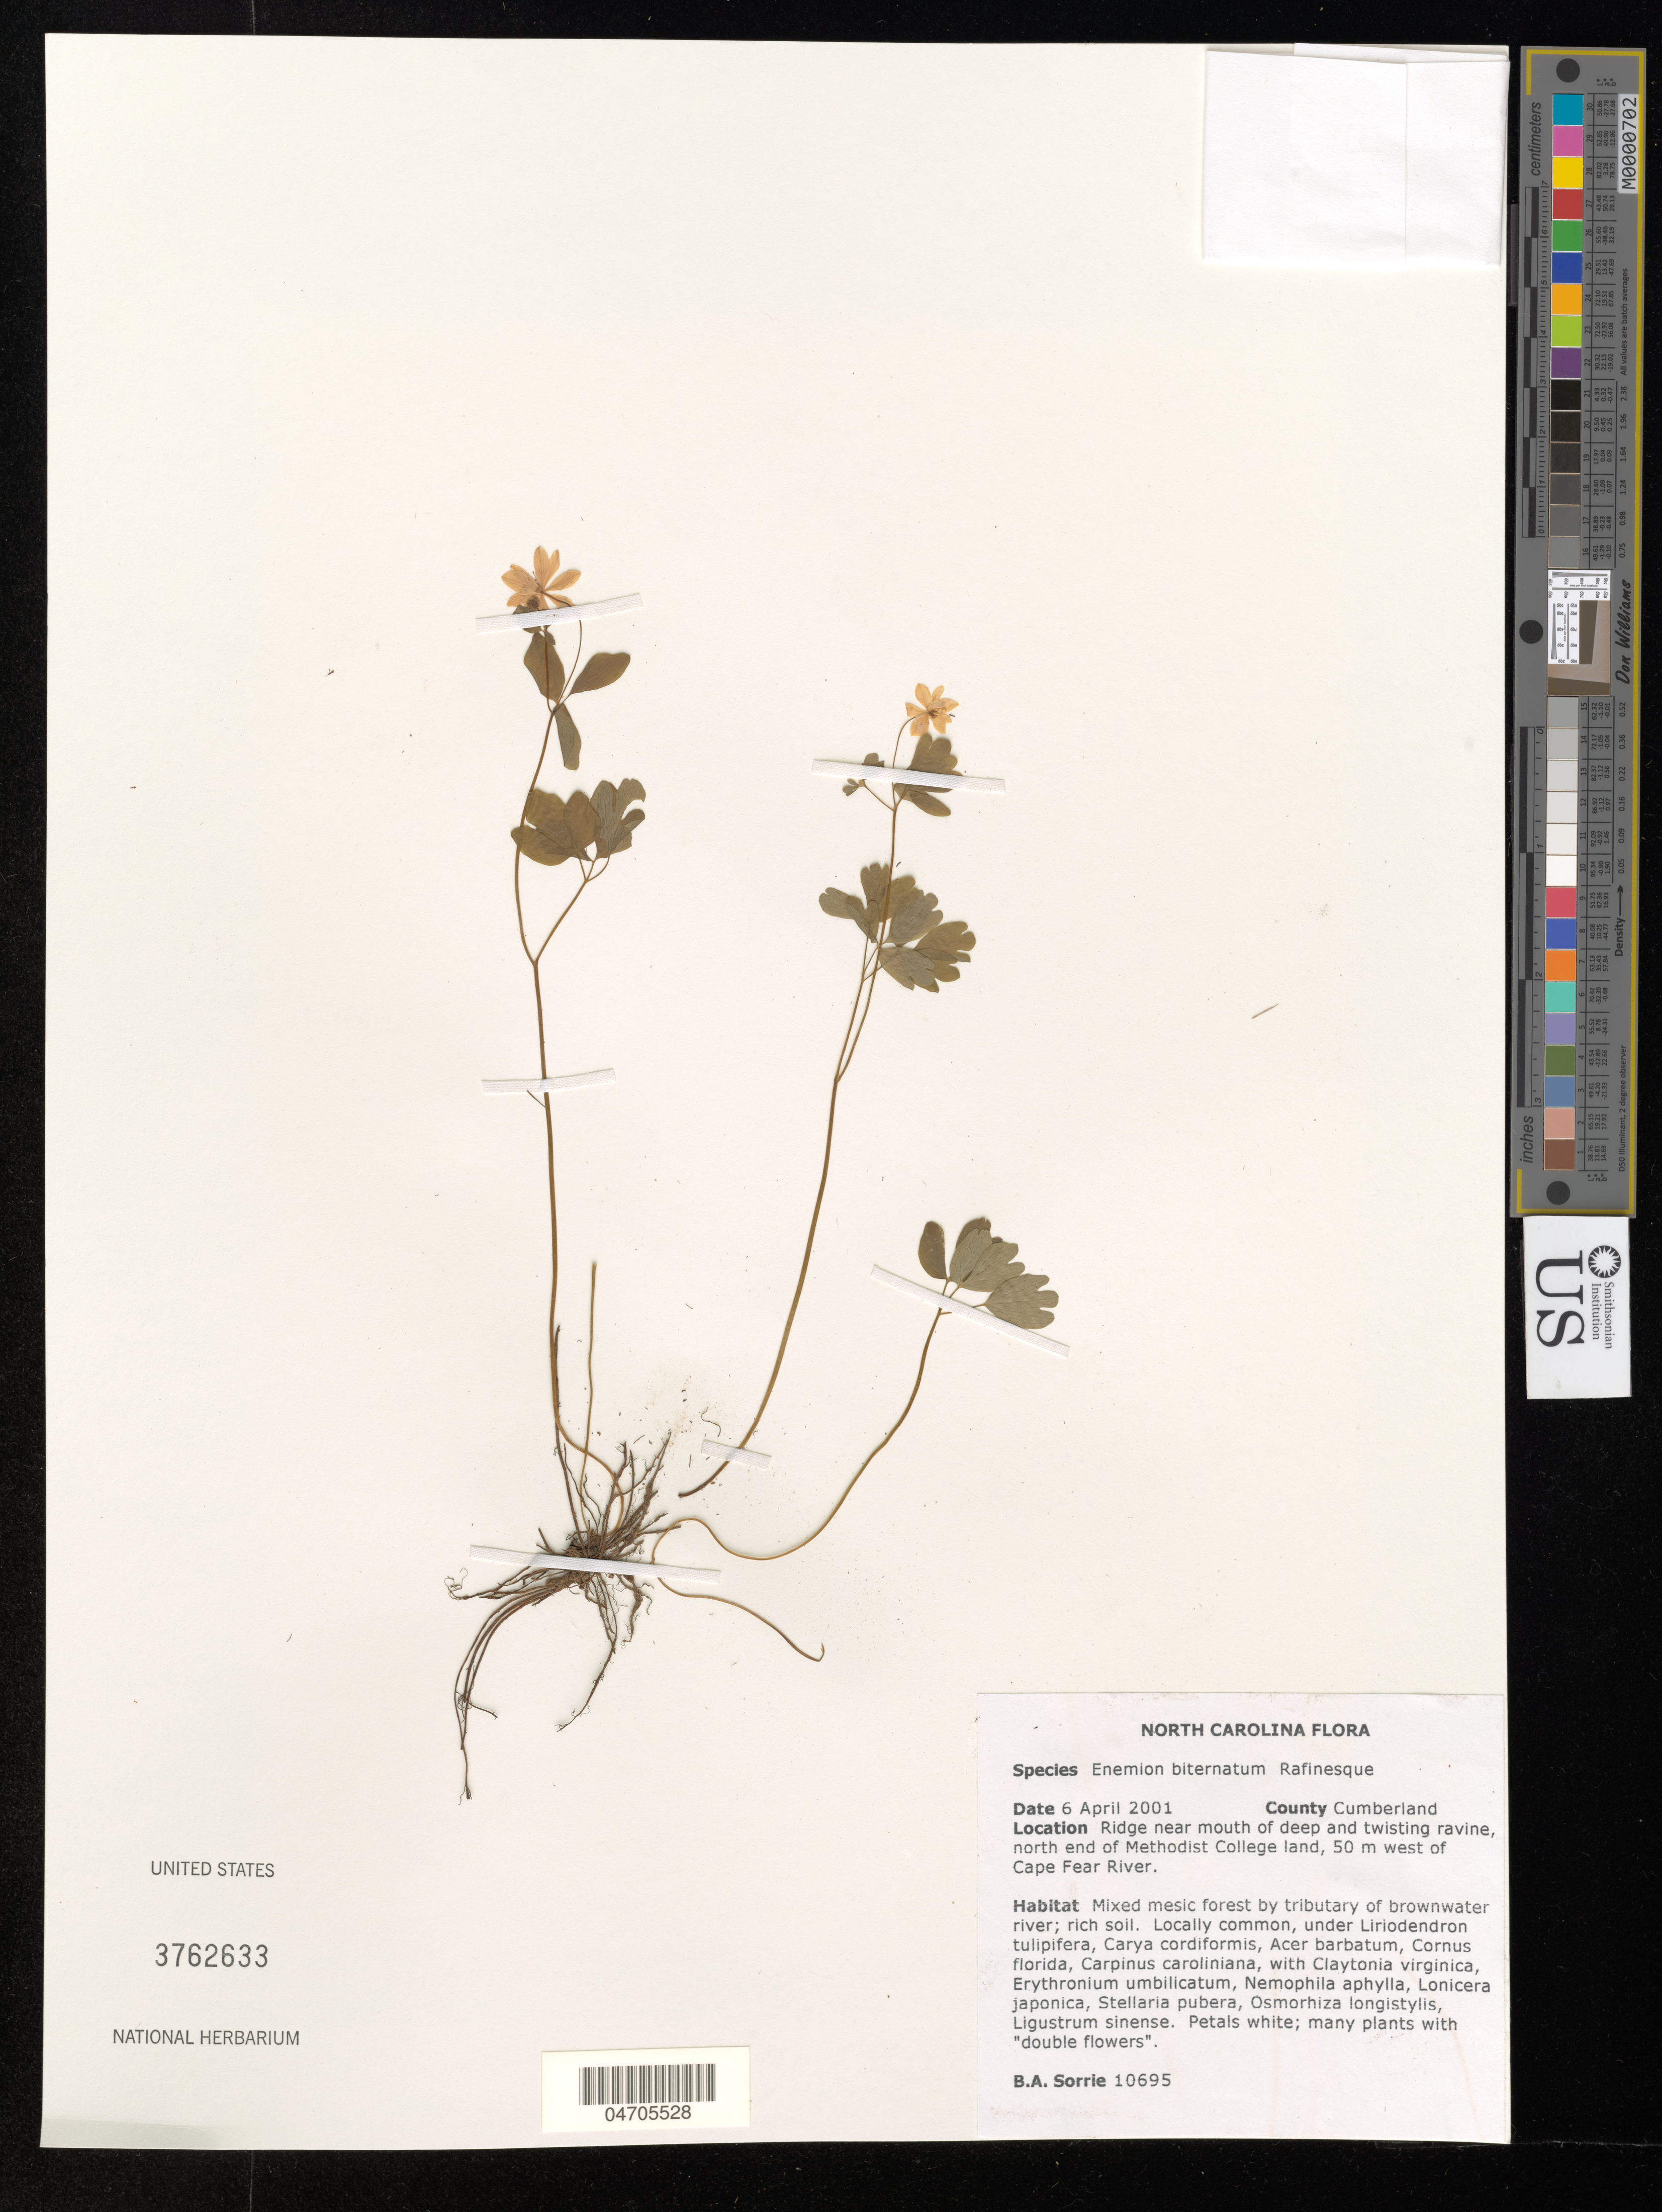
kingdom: Plantae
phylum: Tracheophyta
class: Magnoliopsida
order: Ranunculales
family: Ranunculaceae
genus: Enemion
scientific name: Enemion biternatum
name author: (Torr. & A. Gray) Raf.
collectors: B. Sorrie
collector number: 10695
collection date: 2001-04-06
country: United States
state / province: North Carolina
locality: County Cumberland. Ridge near mouth of deep and twisting ravine, north end of Methodist College land, 50 m west of Cape Fear River.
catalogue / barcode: US 3762633